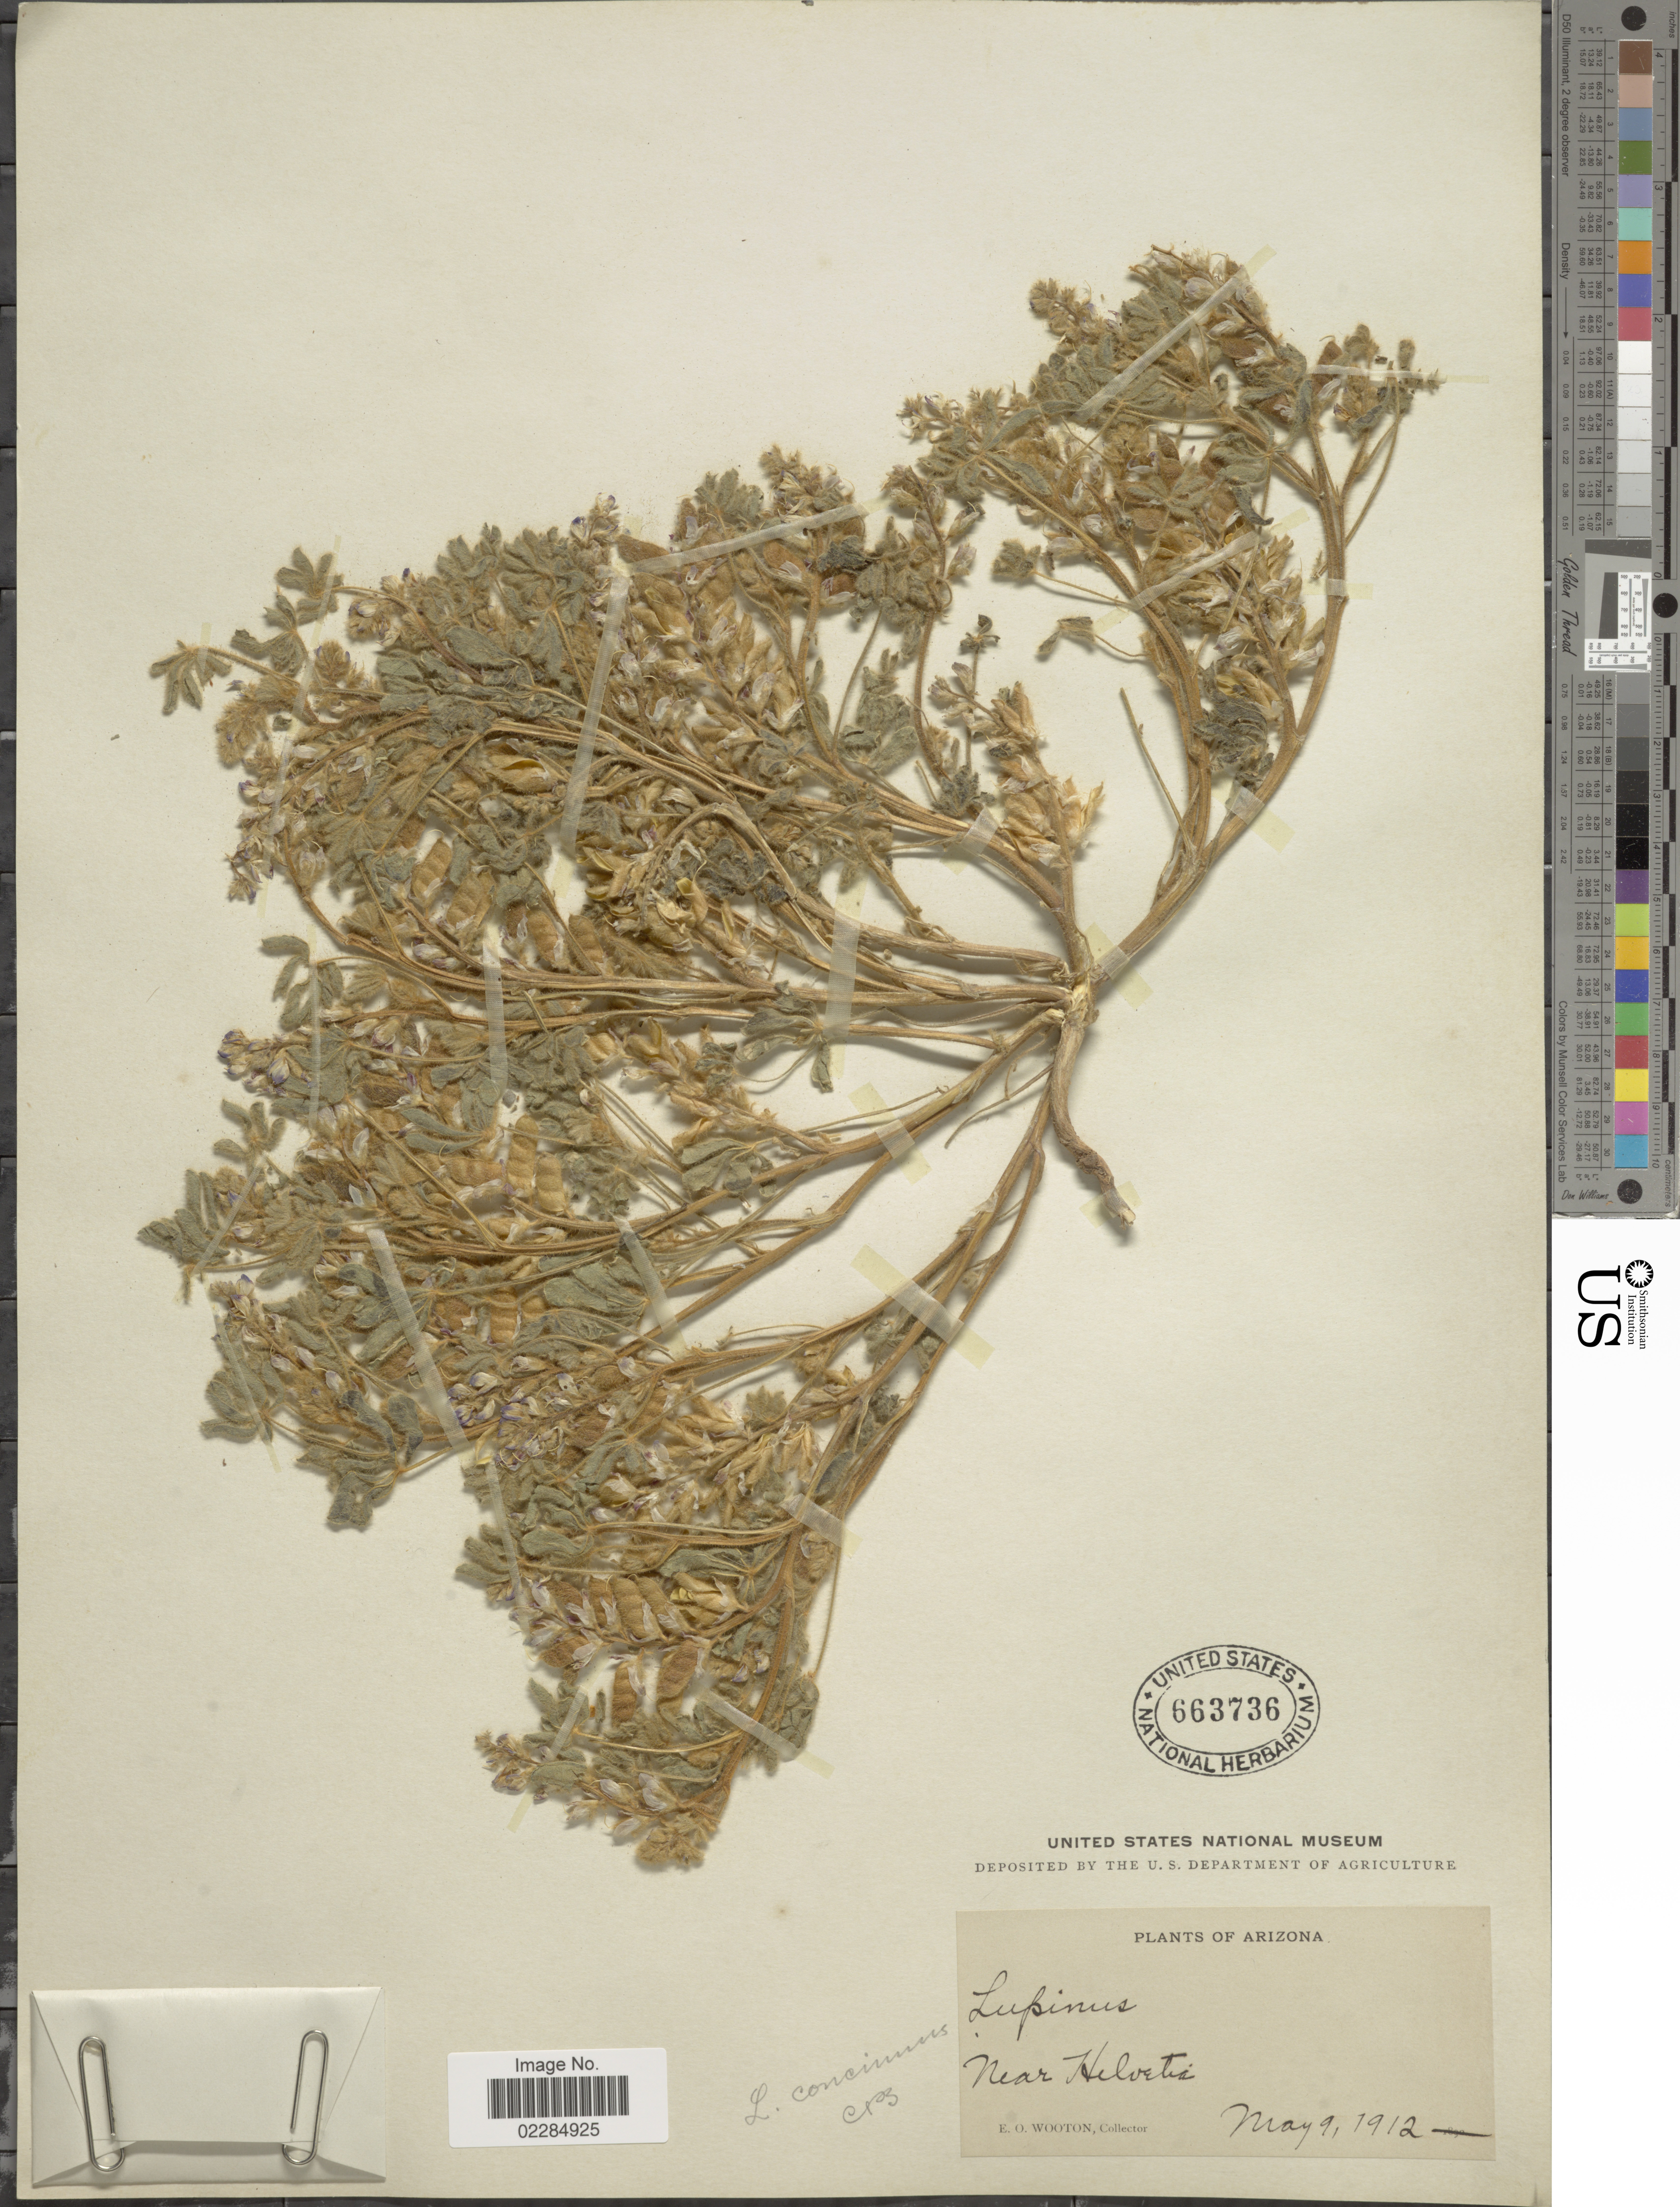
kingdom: Plantae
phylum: Tracheophyta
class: Magnoliopsida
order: Fabales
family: Fabaceae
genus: Lupinus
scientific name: Lupinus concinnus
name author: J. Agardh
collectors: E. O. Wooton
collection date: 1912-05-09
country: United States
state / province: Arizona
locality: Near Helvetia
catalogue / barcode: US 663736